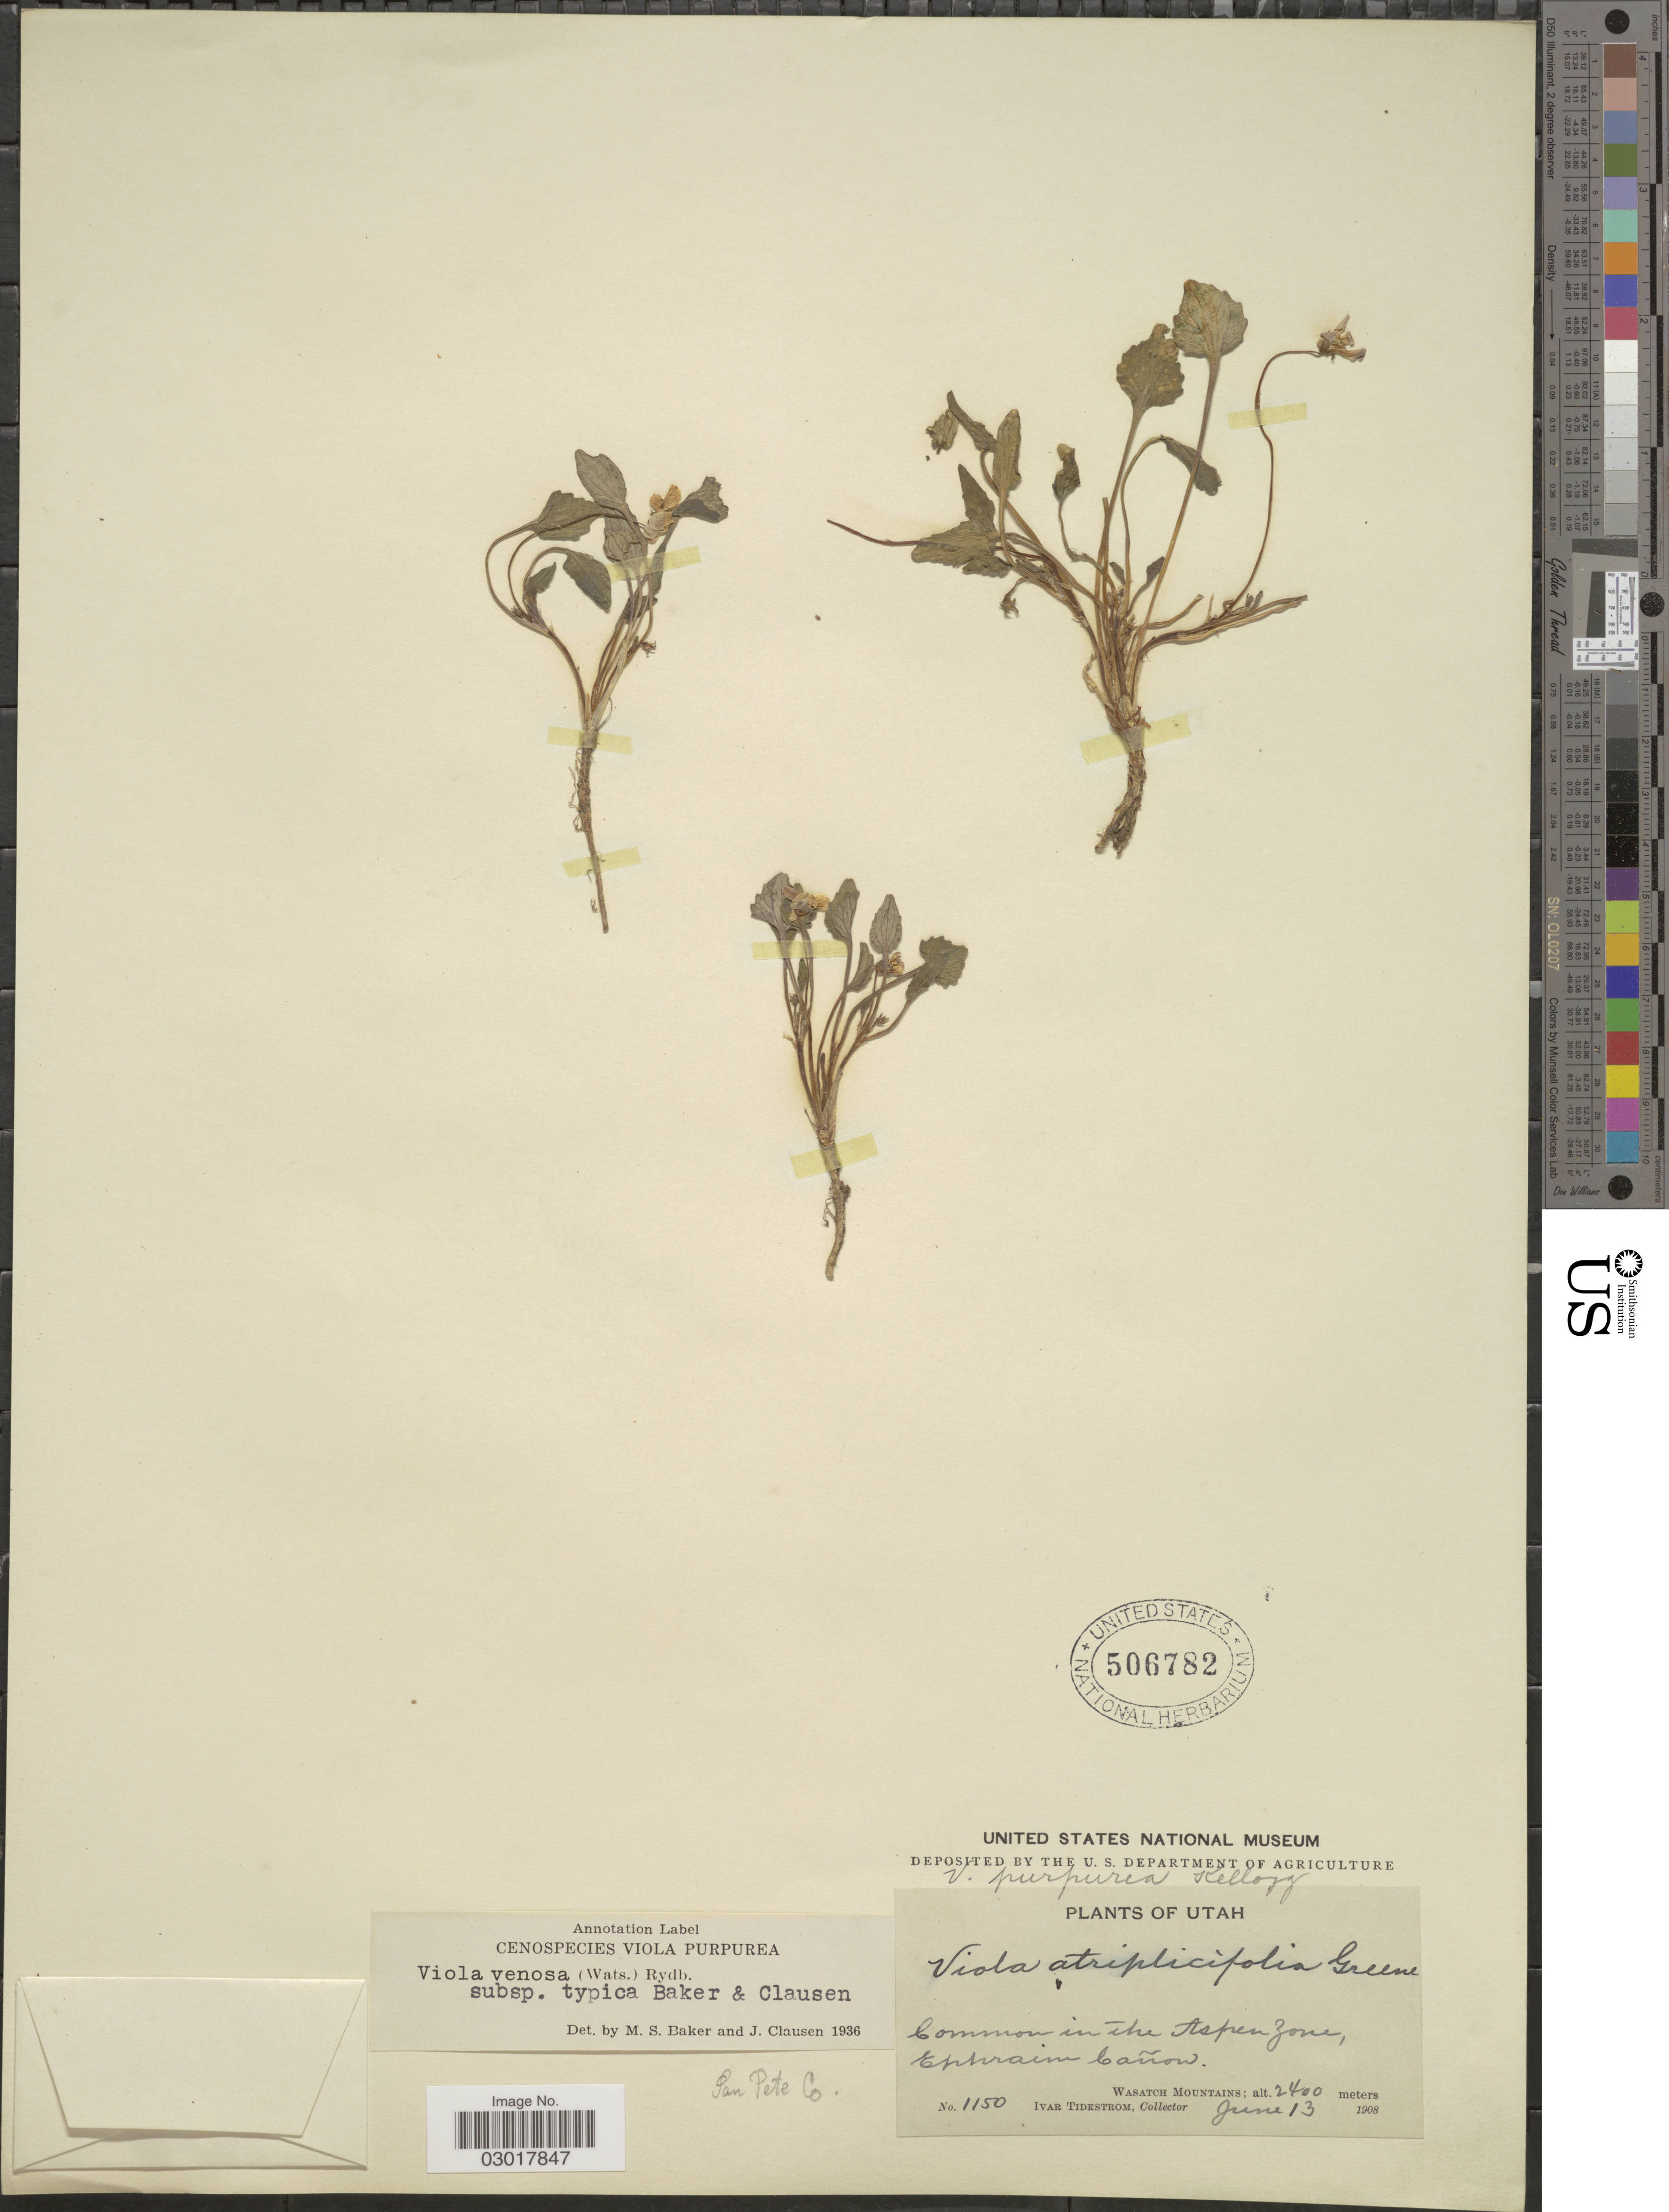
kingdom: Plantae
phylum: Tracheophyta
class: Magnoliopsida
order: Malpighiales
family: Violaceae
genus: Viola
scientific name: Viola venosa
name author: (S. Watson) Rydb.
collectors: I. F. Tidestrom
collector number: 1150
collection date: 1908-06-13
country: United States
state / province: Utah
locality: Common in the Aspen Zone, Ephraim Cañon. Wasatch Mountains.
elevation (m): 2400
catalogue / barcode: US 506782